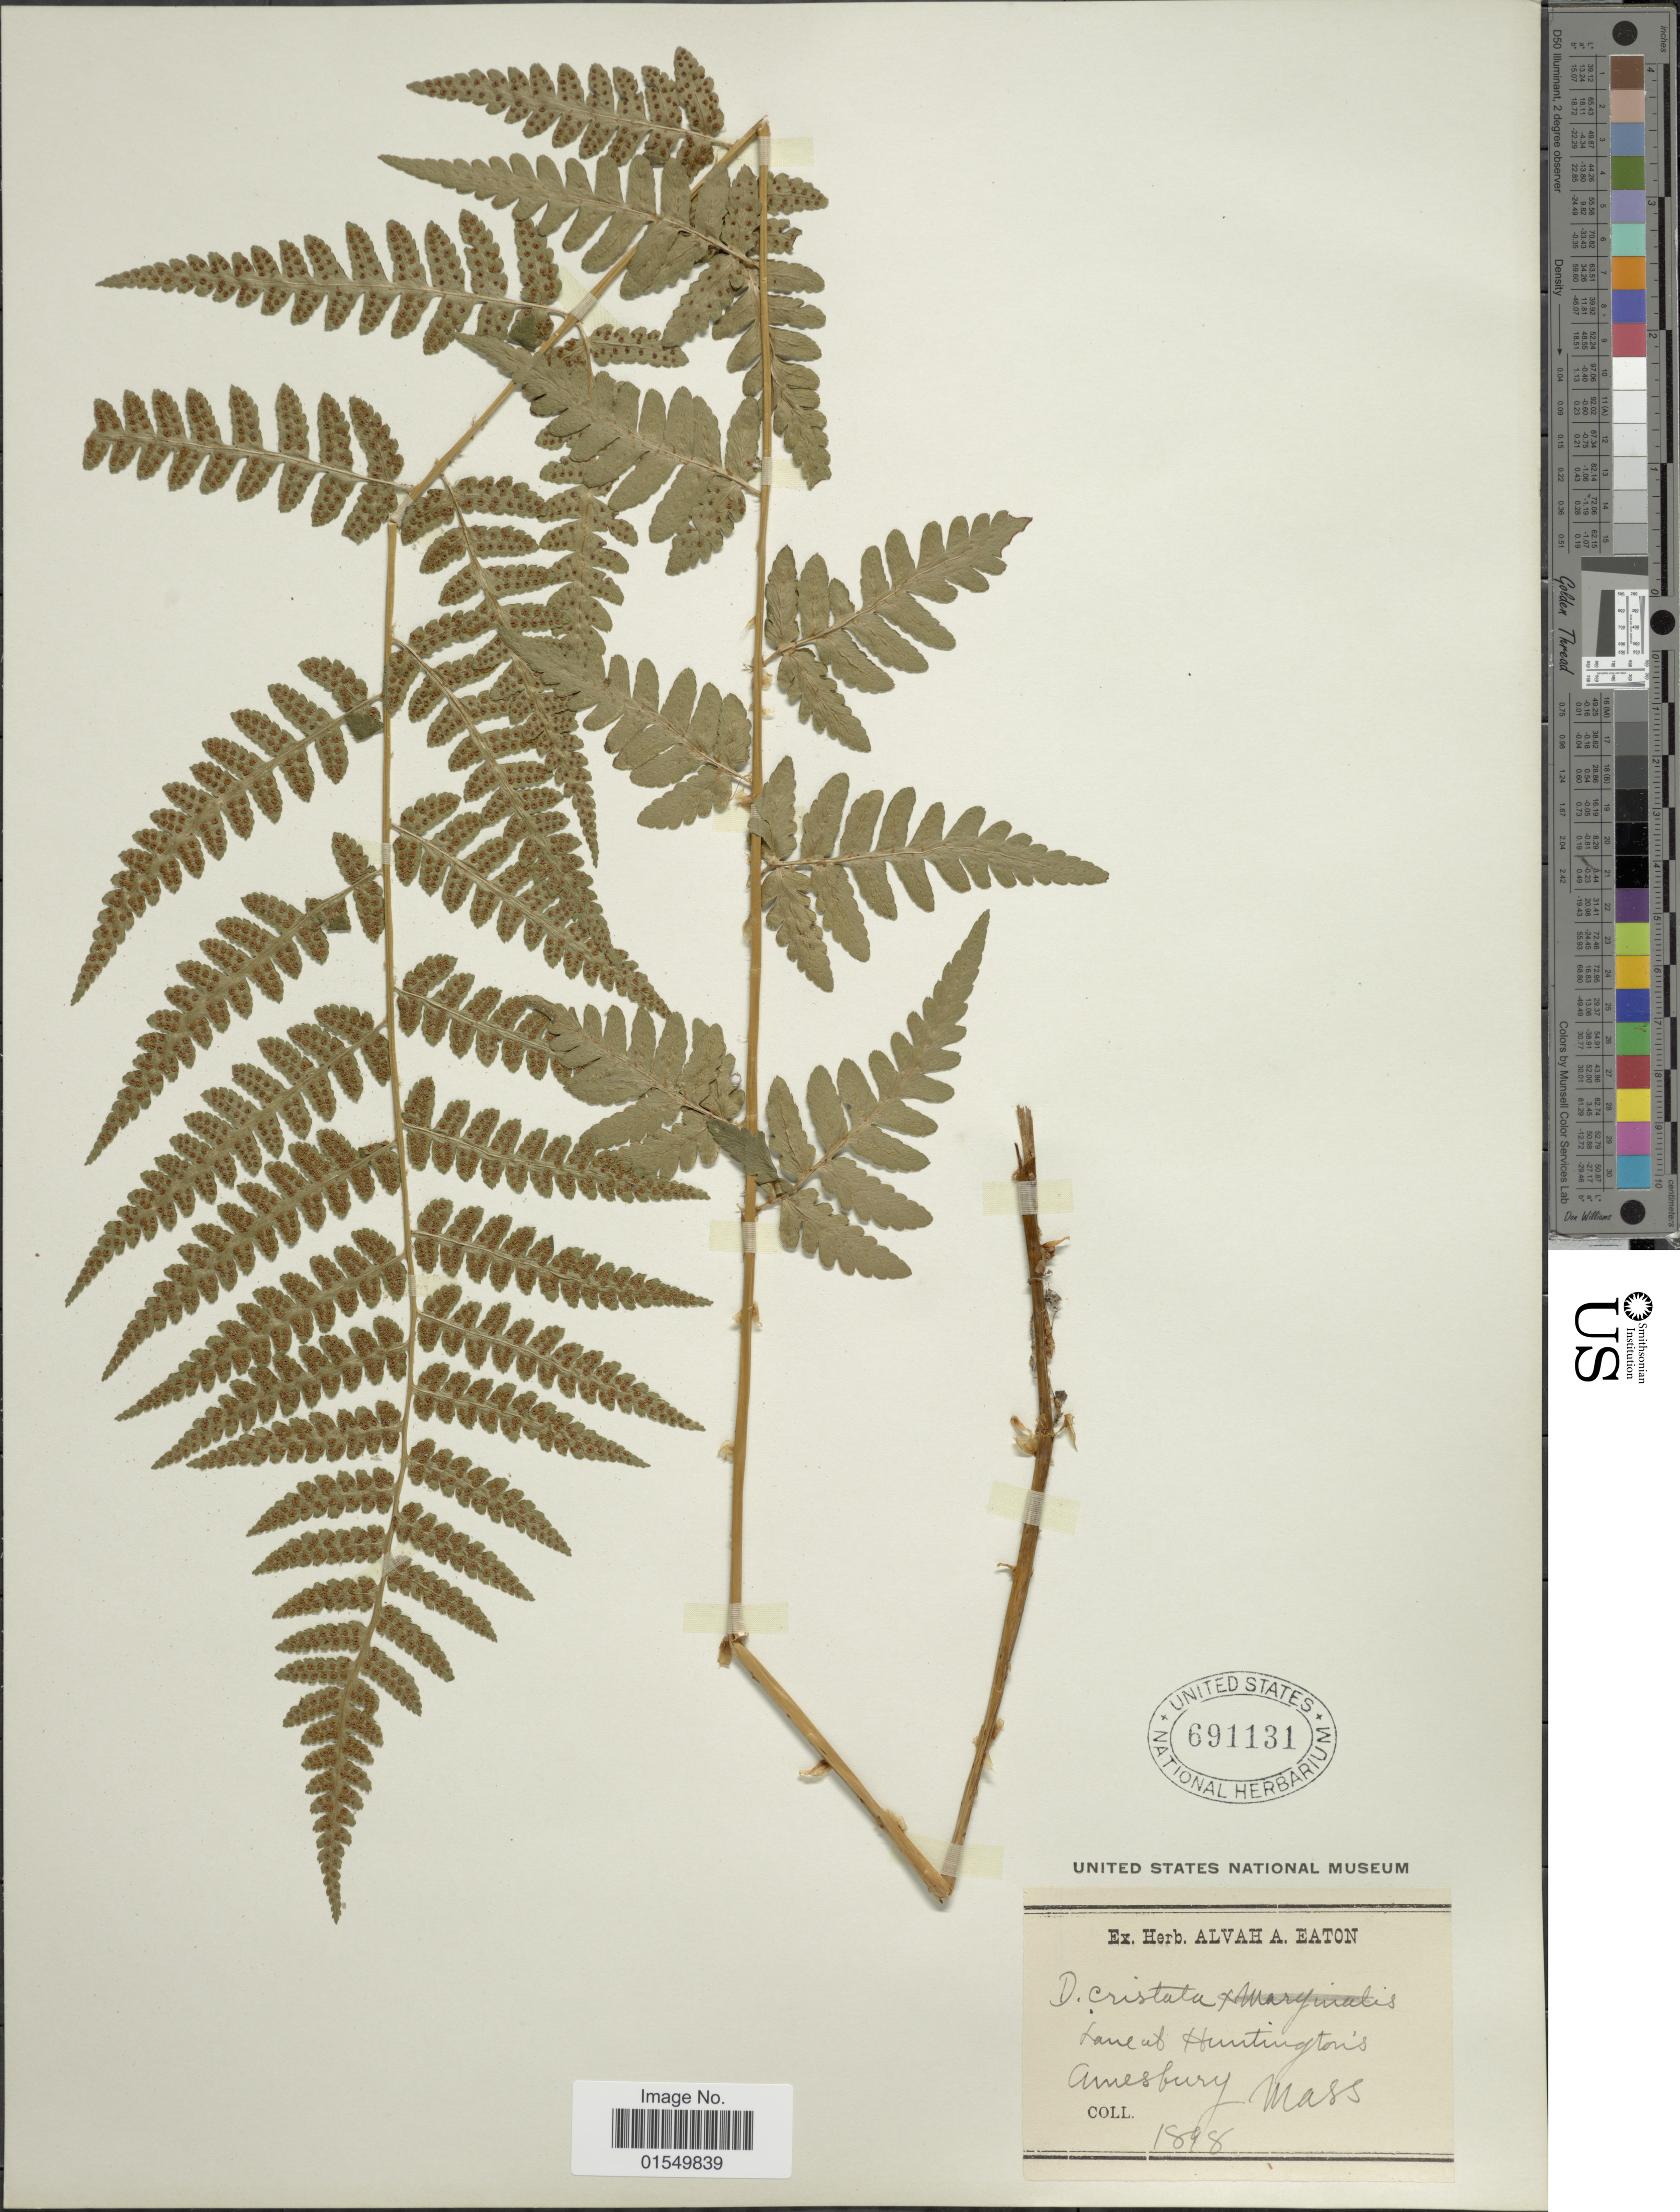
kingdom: Plantae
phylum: Tracheophyta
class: Polypodiopsida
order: Polypodiales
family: Dryopteridaceae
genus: Dryopteris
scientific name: Dryopteris x boottii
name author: Underw.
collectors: ex herb. Alvah A. Eaton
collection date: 1898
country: United States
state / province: Massachusetts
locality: Lane at Huntington's, Amesbury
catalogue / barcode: US 691131